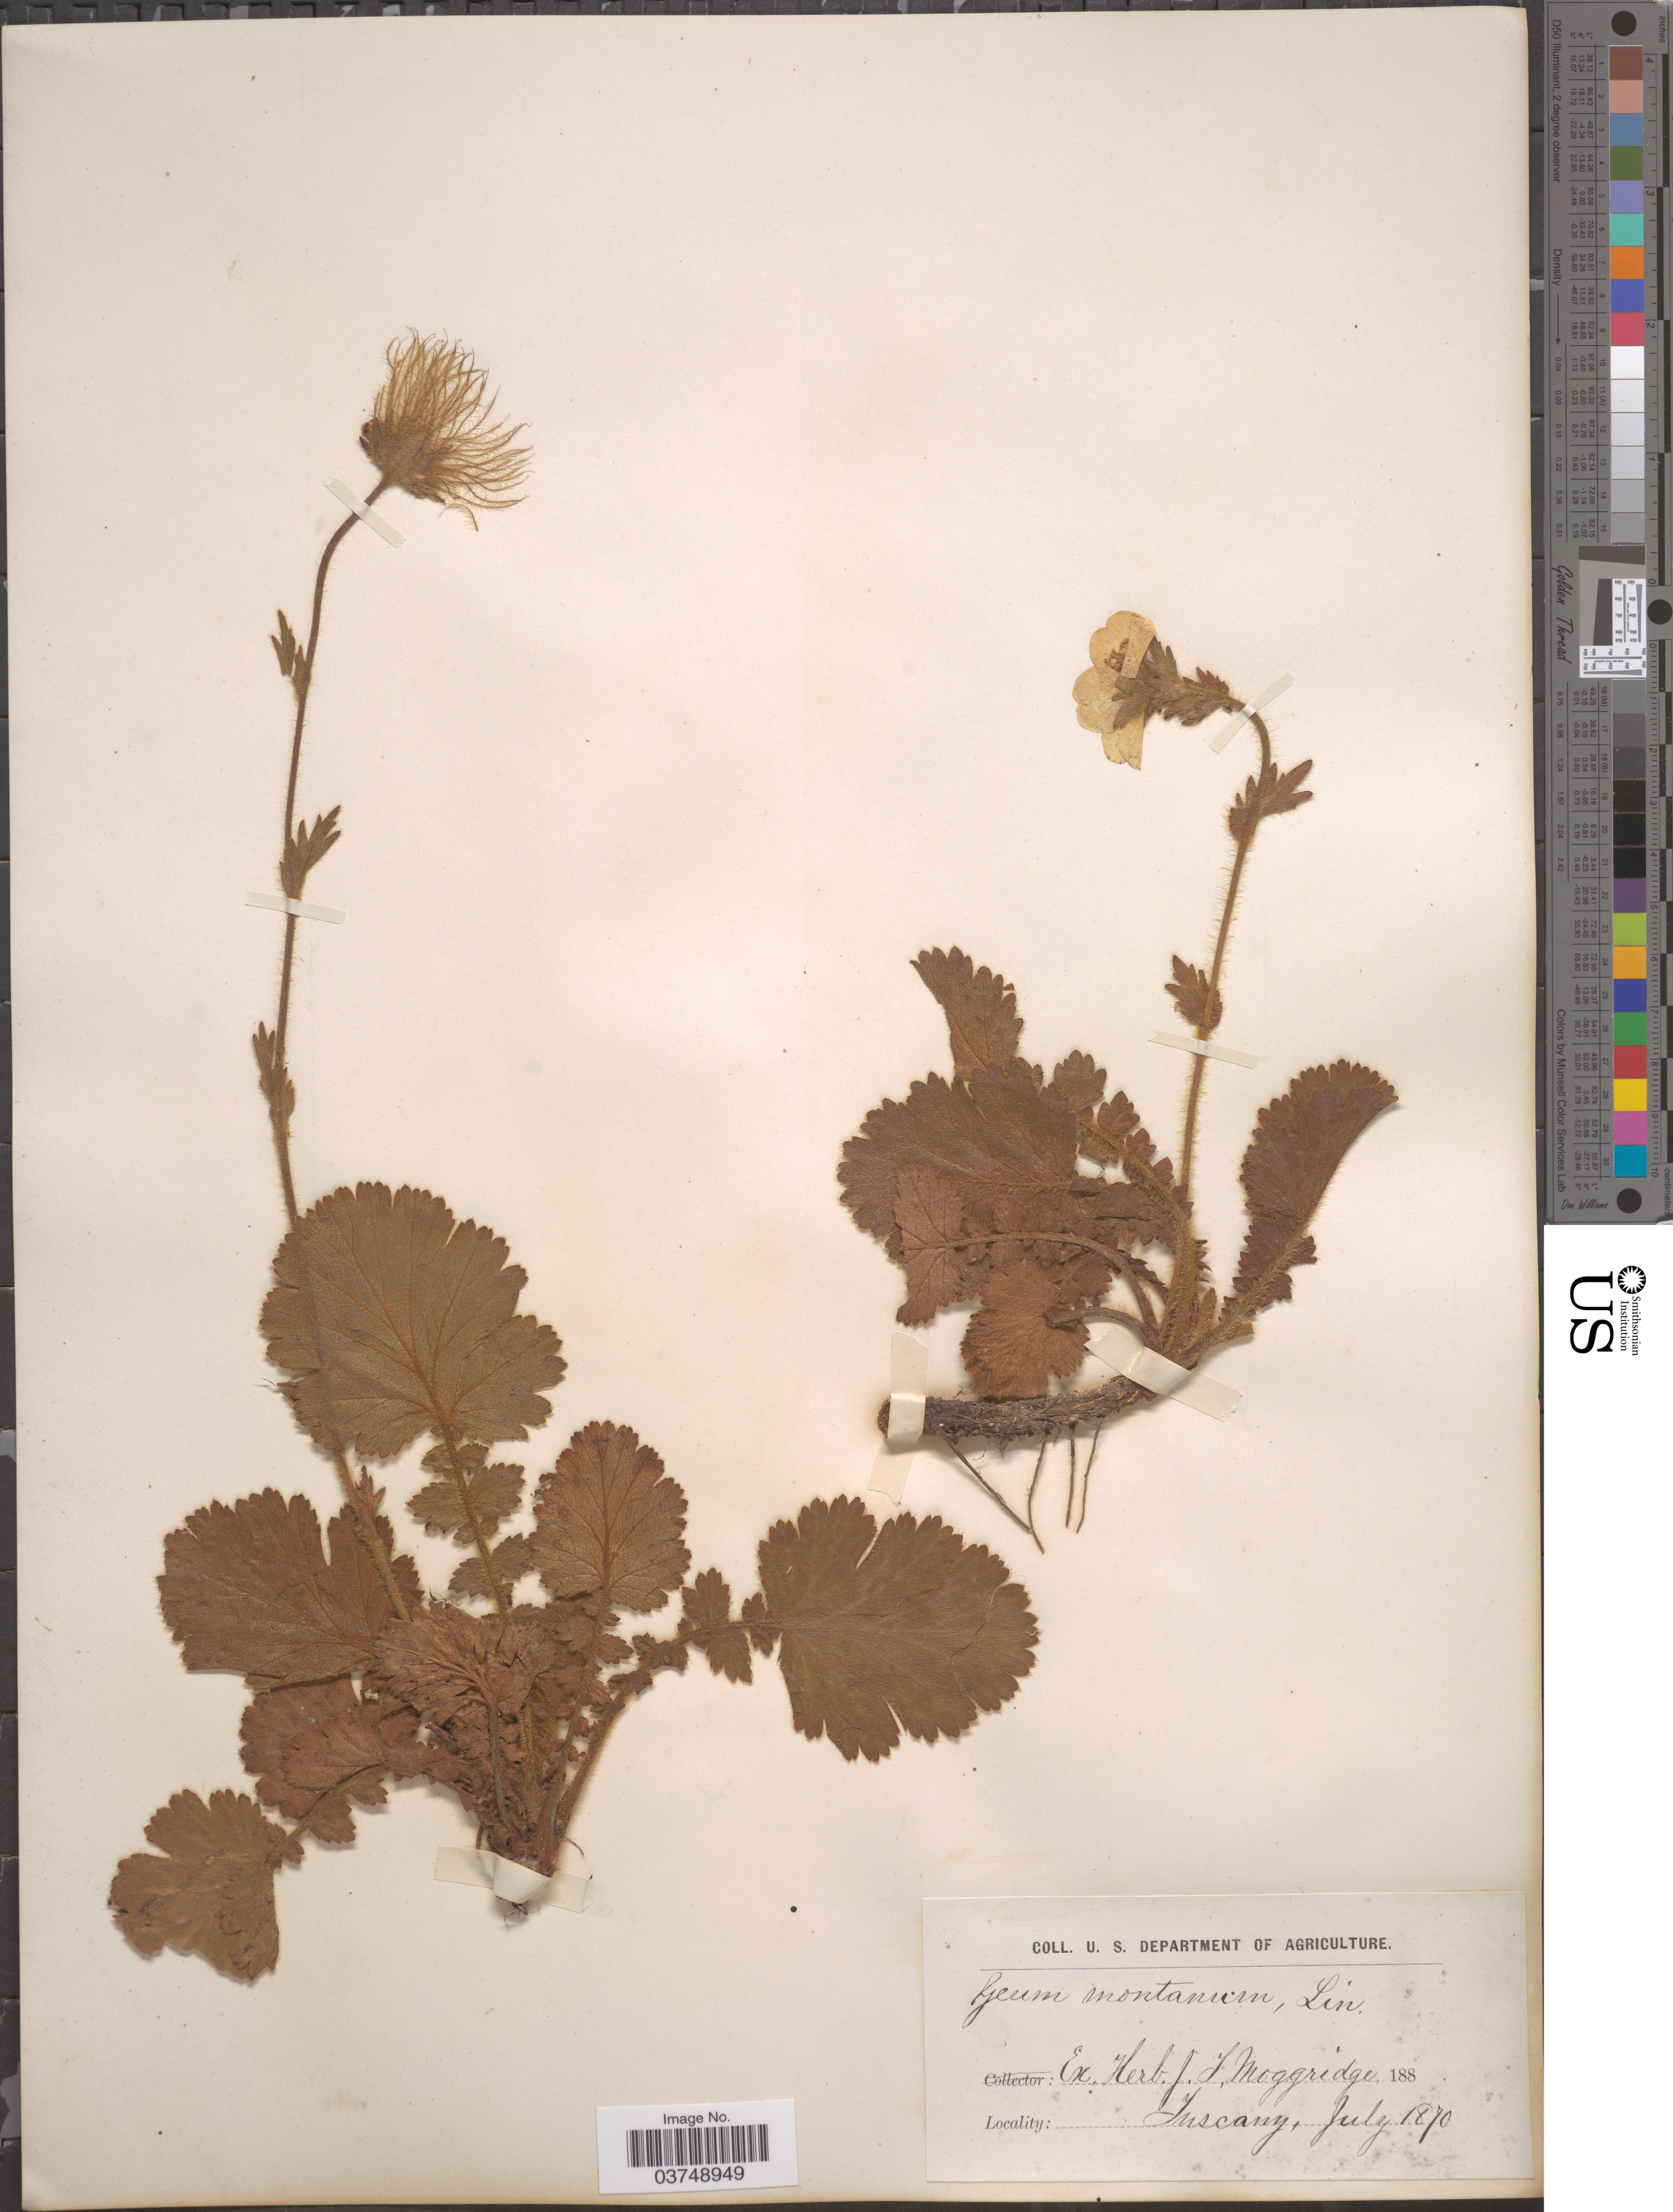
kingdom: Plantae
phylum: Tracheophyta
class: Magnoliopsida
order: Rosales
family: Rosaceae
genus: Geum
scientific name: Geum montanum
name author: L.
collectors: U.S. Department of Agriculture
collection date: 1870-07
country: Italy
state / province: Tuscany